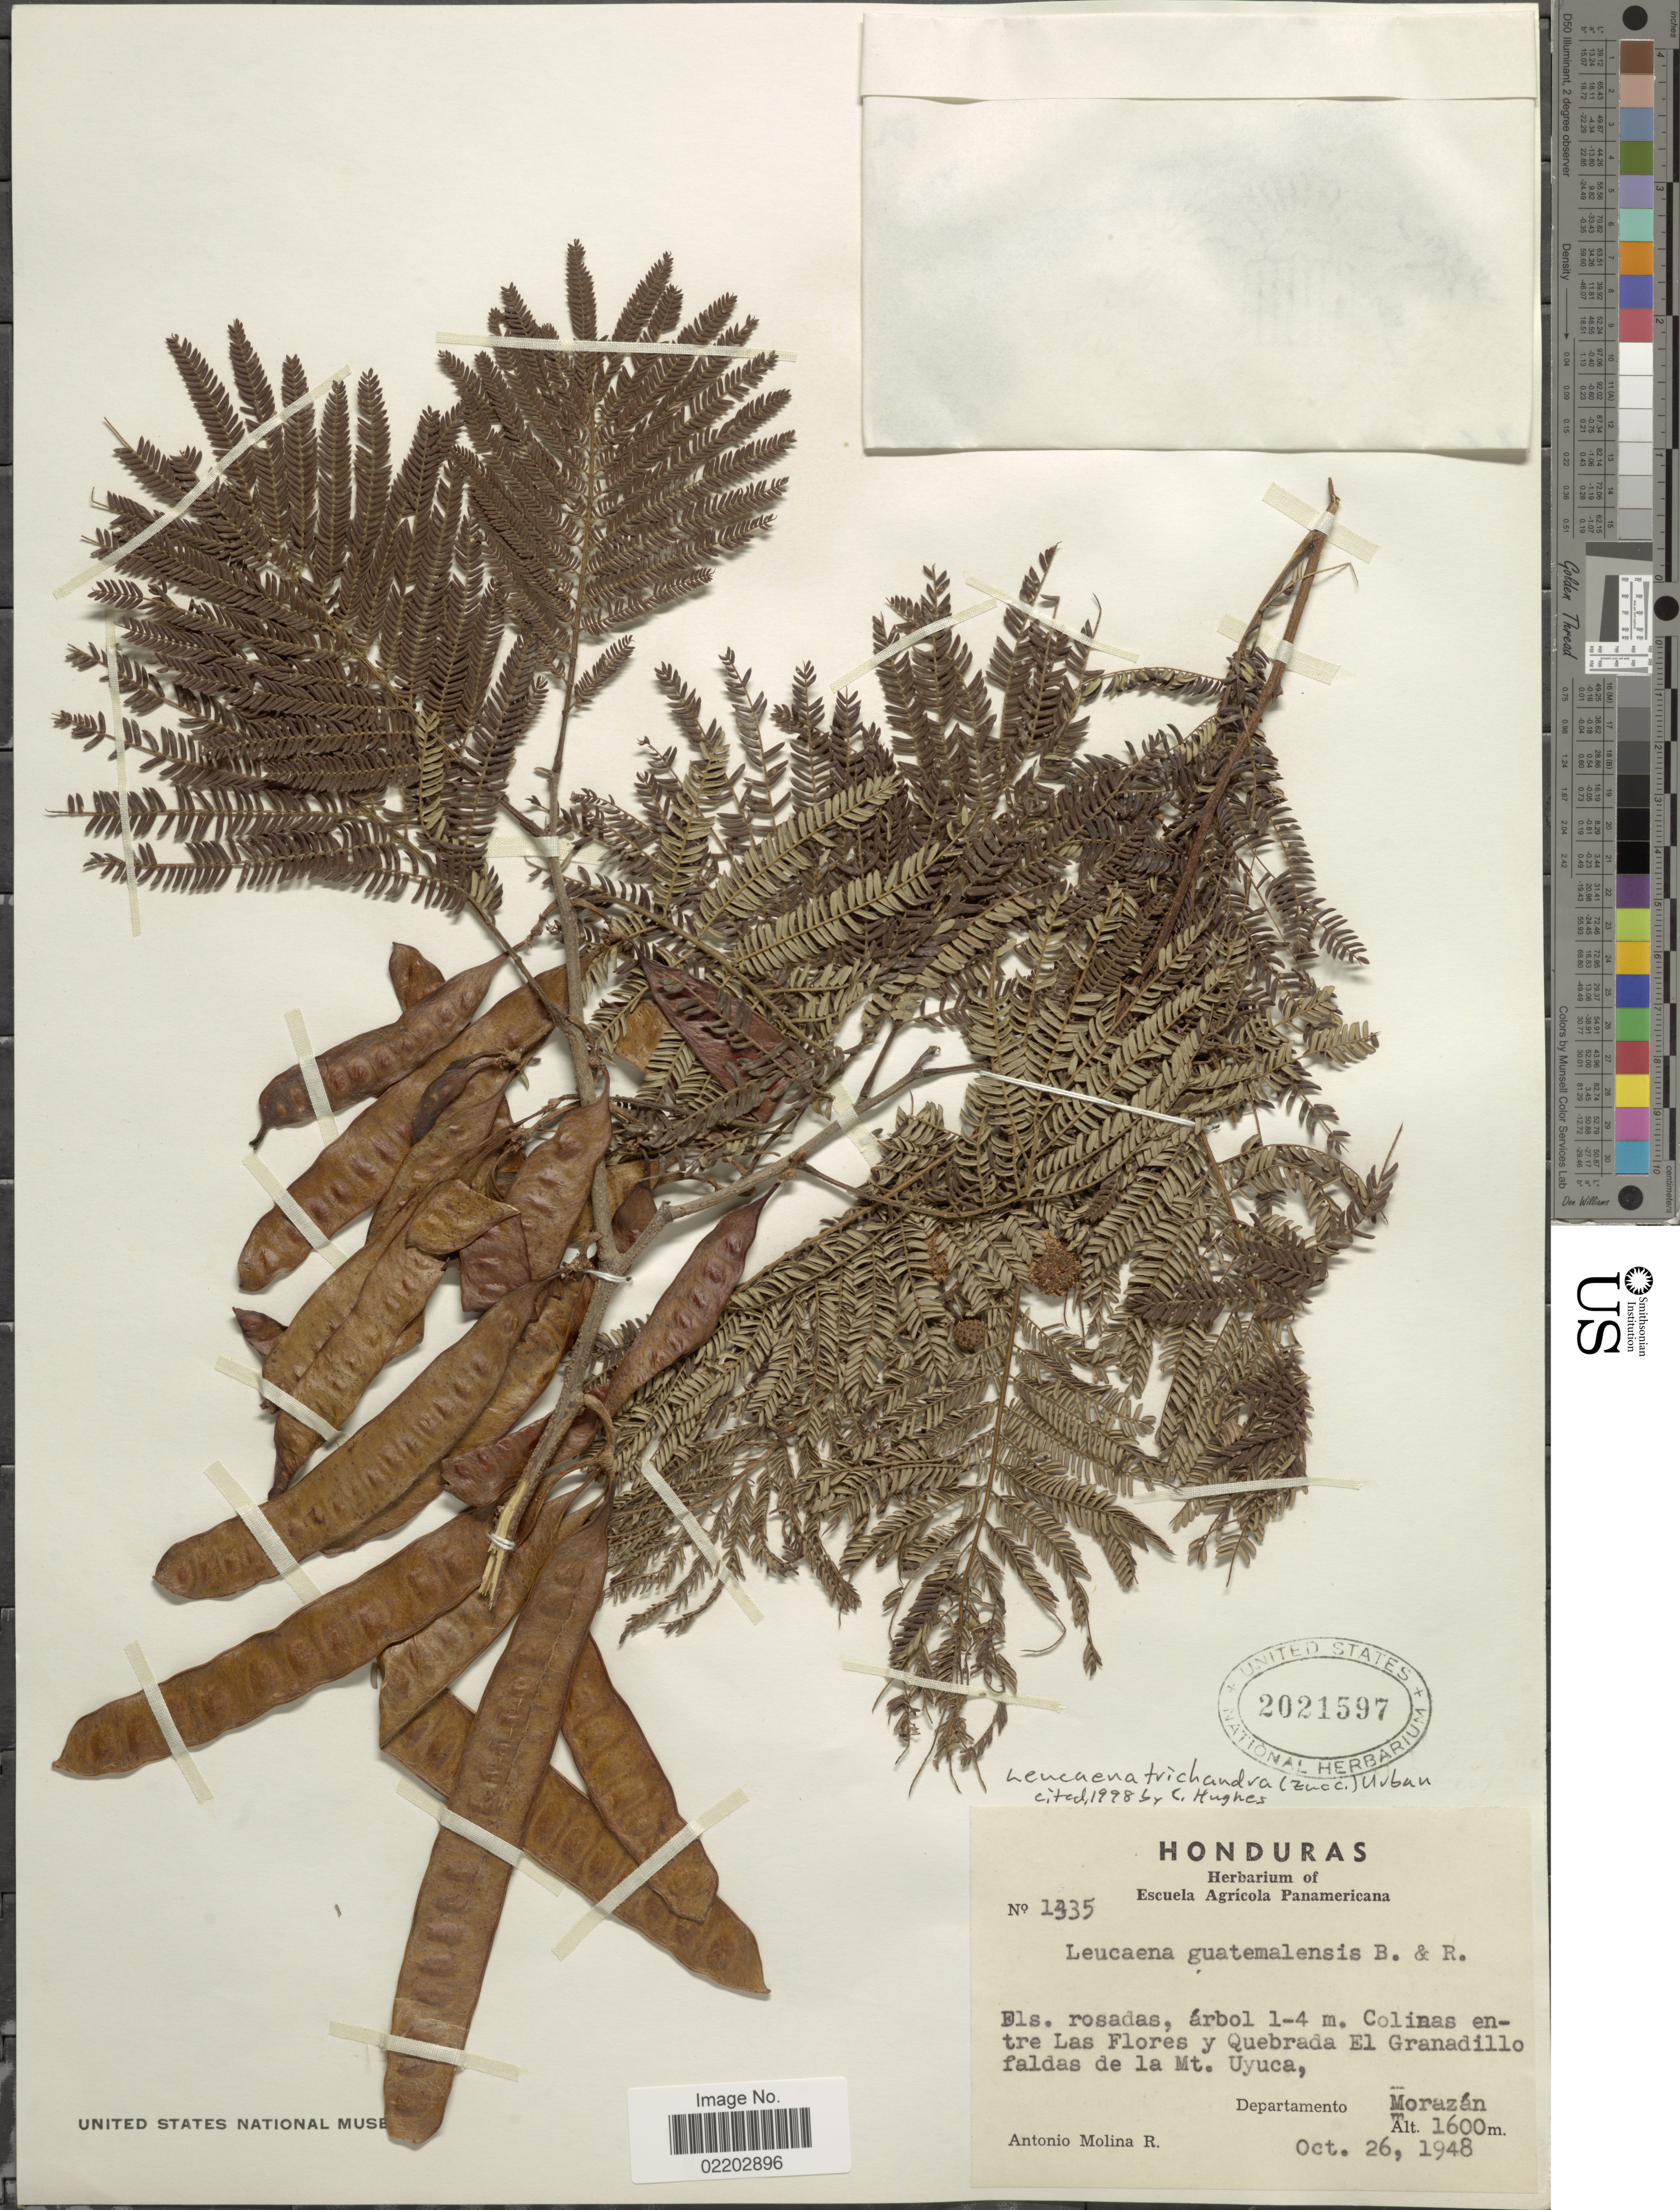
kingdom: Plantae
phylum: Tracheophyta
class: Magnoliopsida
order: Fabales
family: Fabaceae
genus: Leucaena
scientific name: Leucaena trichandra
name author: (Zucc.) Urb.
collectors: A. Molina R.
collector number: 1435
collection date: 1948-10-26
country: Honduras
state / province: Fco. Morazán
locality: Colinas enrte Las Flores Y Quebrada El Grandillo faldas de la Mt. Uyuca, Departamento Morazán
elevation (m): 1600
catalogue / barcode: US 2021597